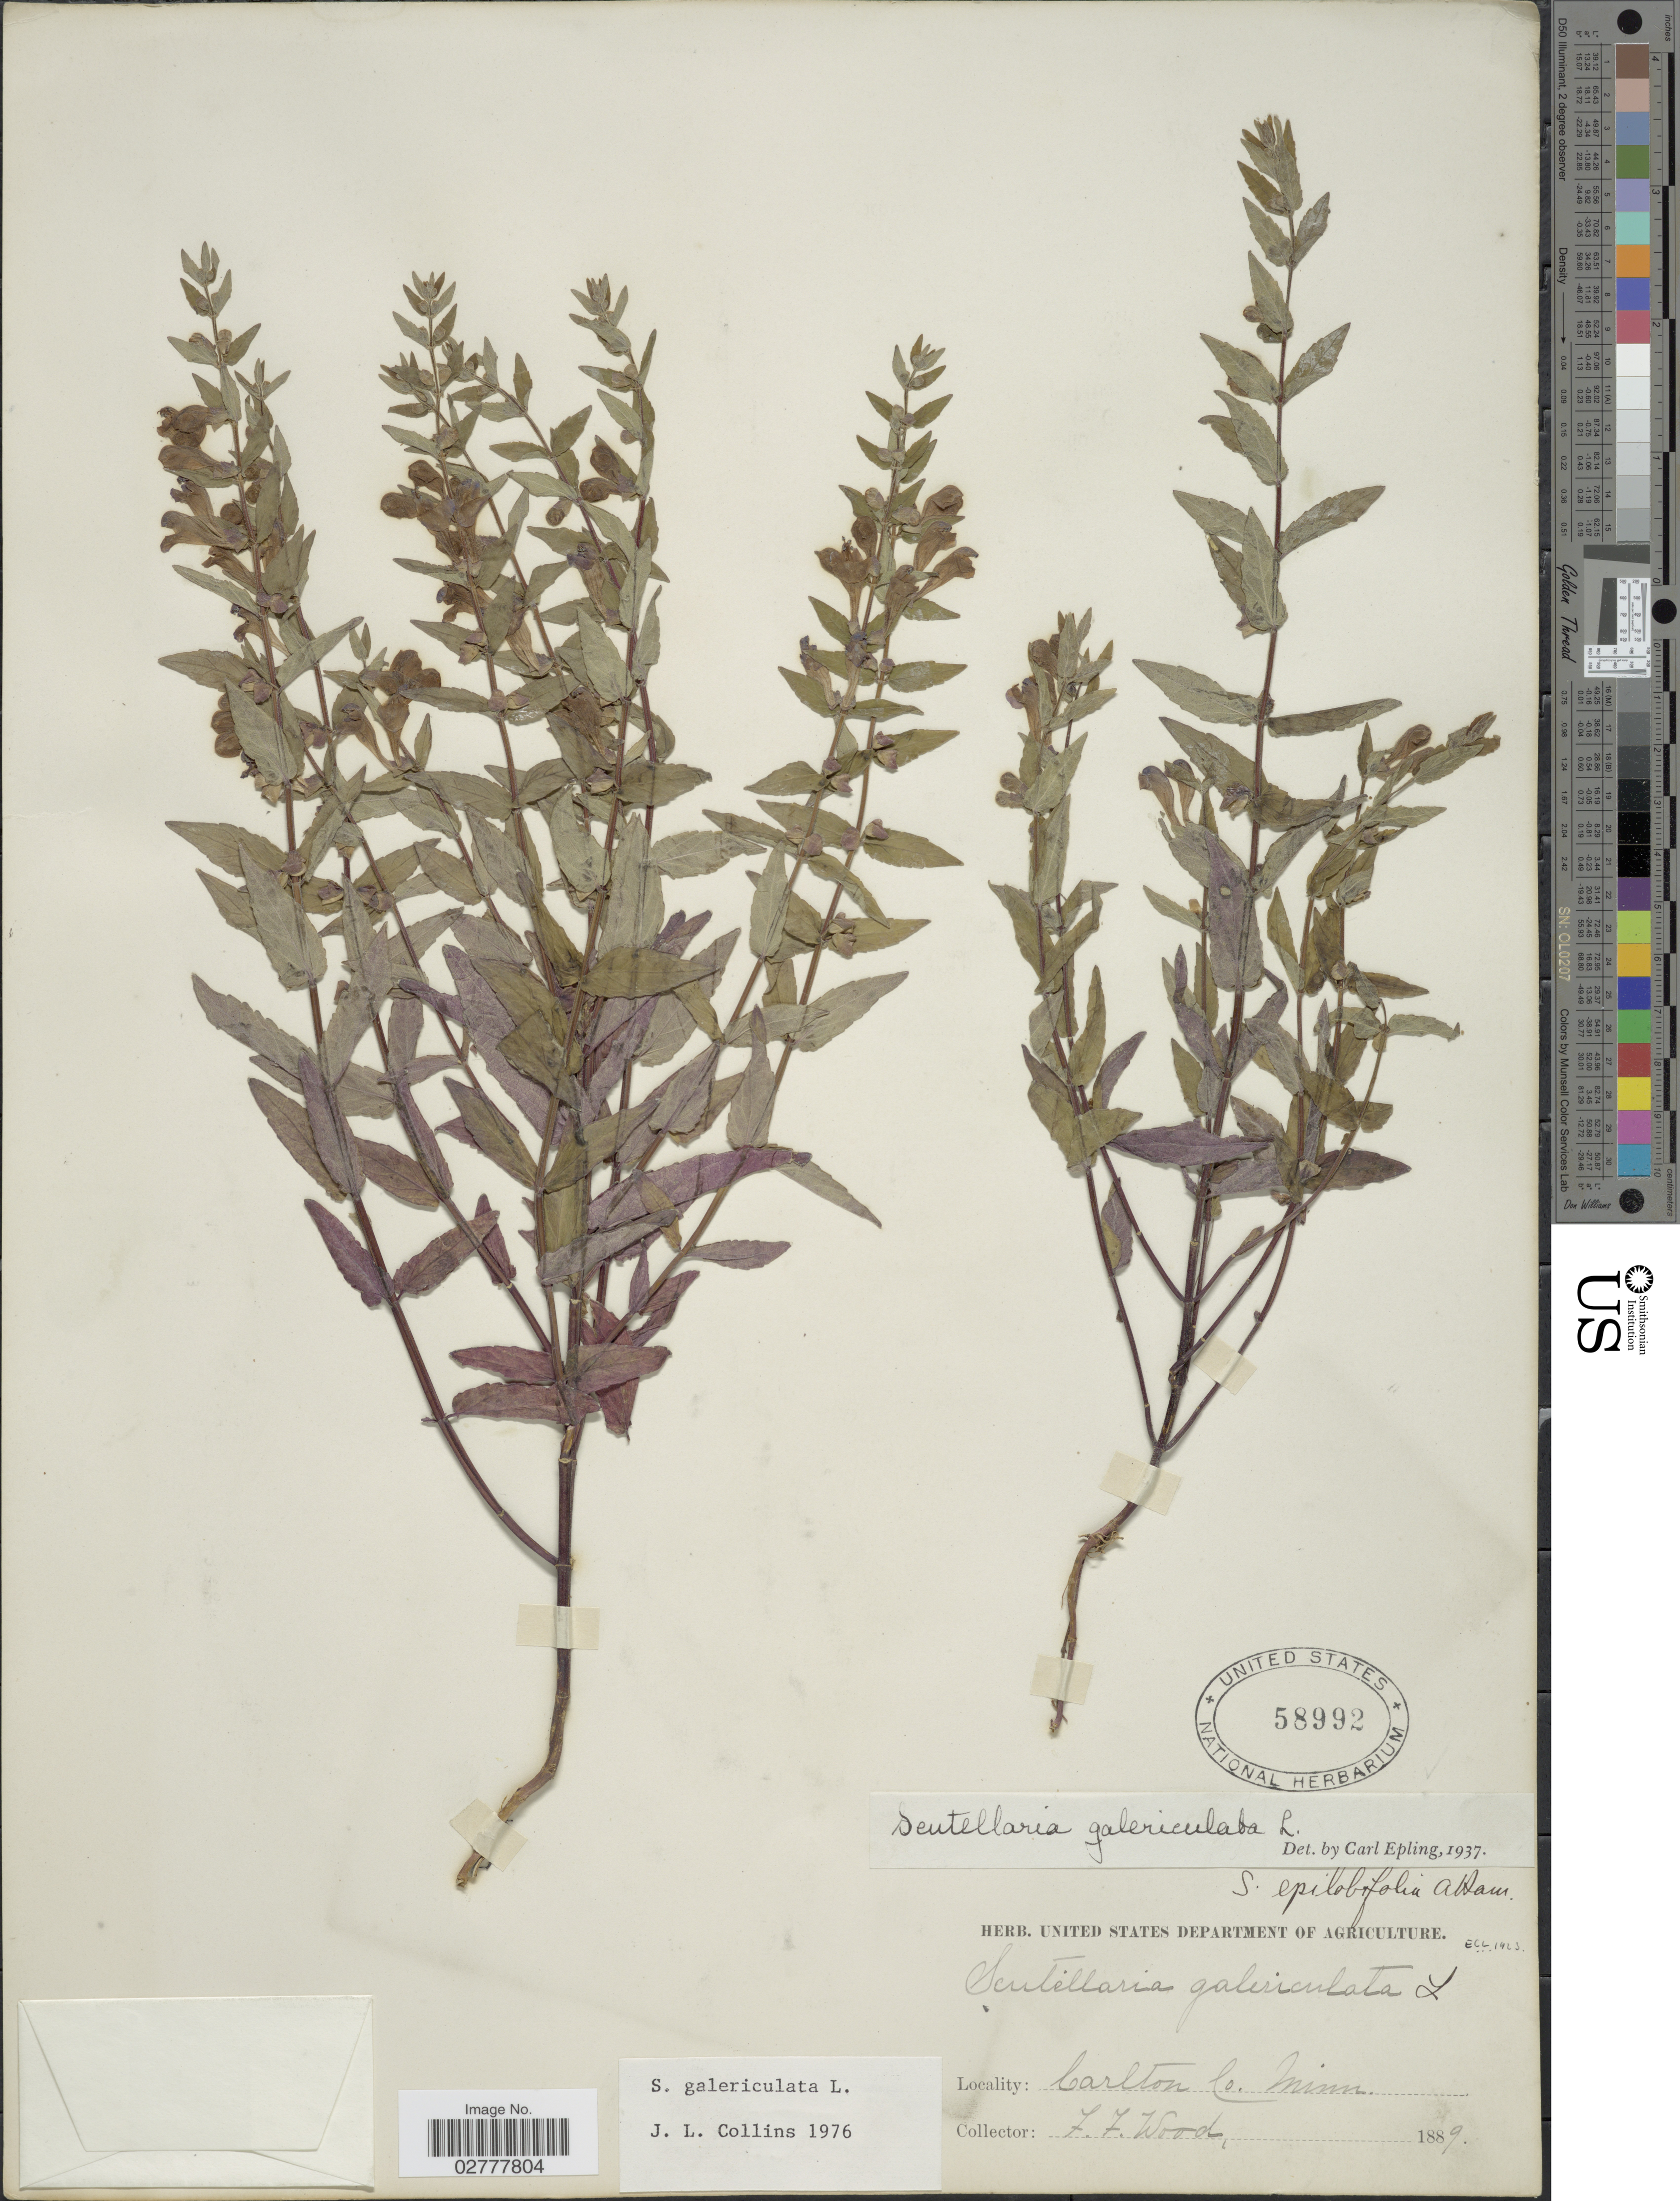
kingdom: Plantae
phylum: Tracheophyta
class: Magnoliopsida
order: Lamiales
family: Lamiaceae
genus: Scutellaria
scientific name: Scutellaria galericulata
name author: L.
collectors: F. Wood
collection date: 1889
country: United States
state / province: Minnesota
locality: Carlton Co.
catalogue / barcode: US 58992